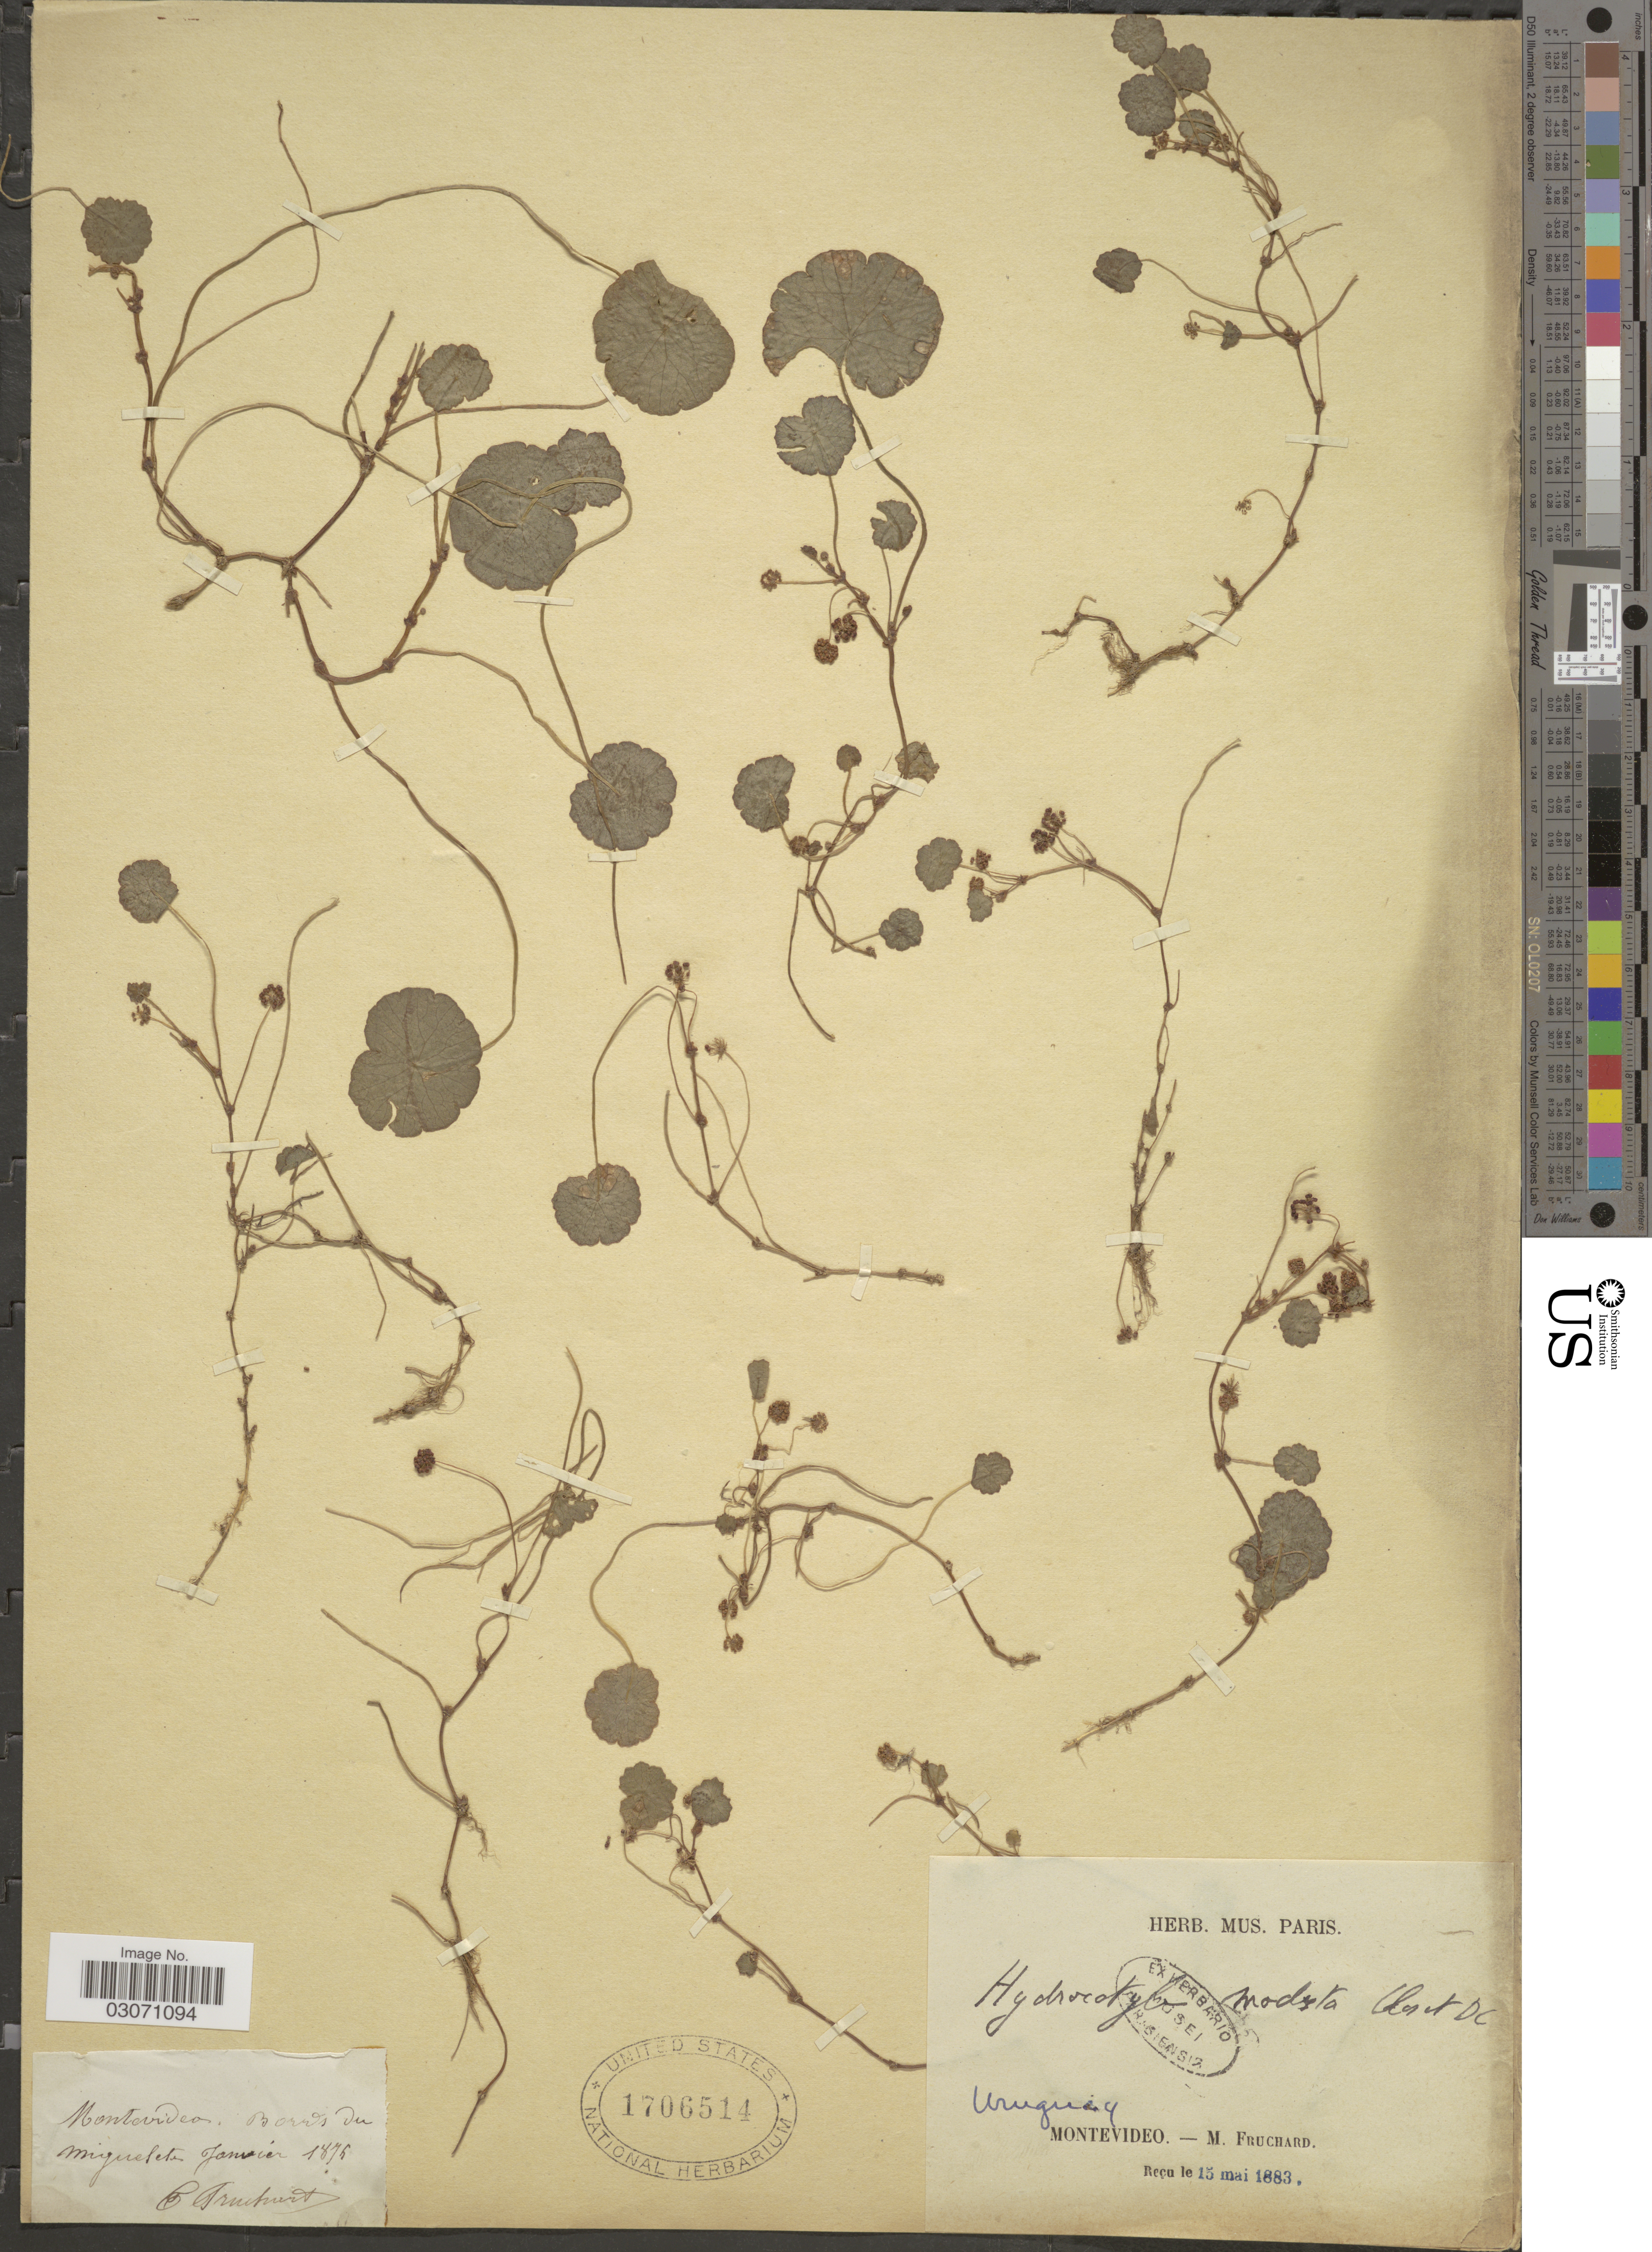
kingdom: Plantae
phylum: Tracheophyta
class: Magnoliopsida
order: Apiales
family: Araliaceae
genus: Hydrocotyle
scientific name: Hydrocotyle modesta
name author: Cham. & Schltdl.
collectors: M. Fruchard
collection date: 1875-01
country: Uruguay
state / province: Montevideo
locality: Bords du migueleta.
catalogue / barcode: US 1706514